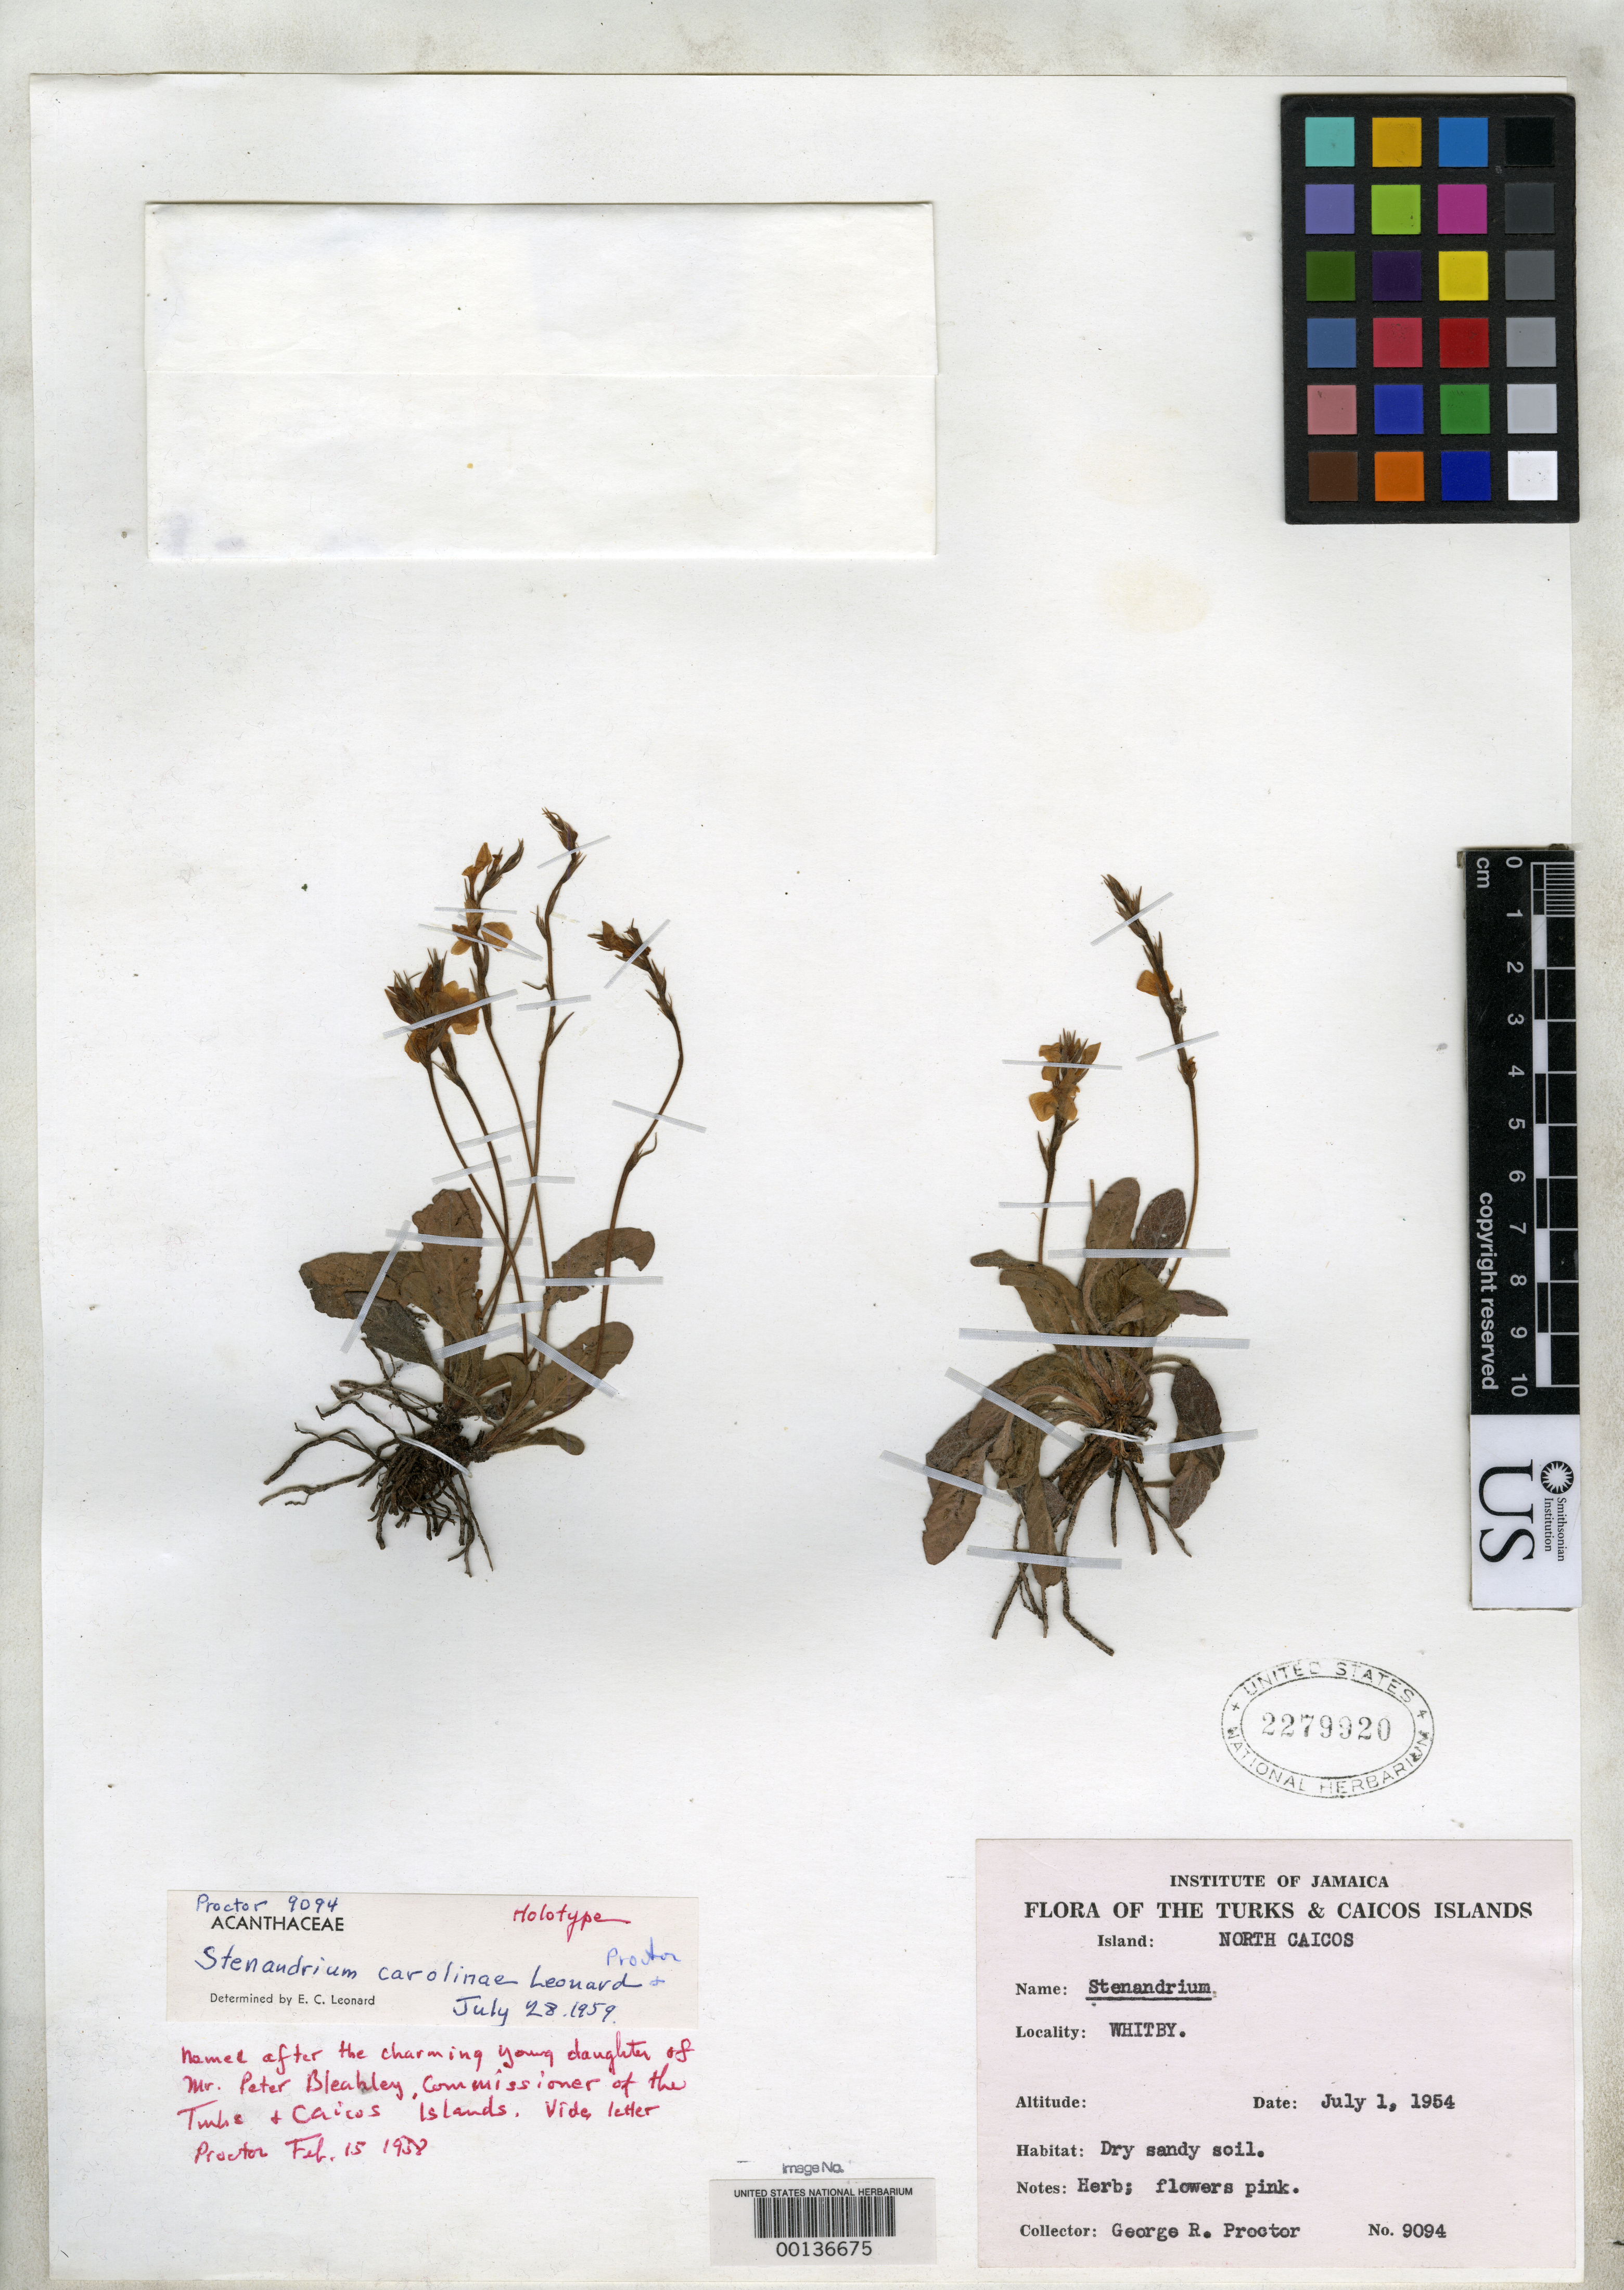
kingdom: Plantae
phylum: Tracheophyta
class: Magnoliopsida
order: Lamiales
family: Acanthaceae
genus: Stenandrium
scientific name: Stenandrium carolinae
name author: Leonard & Proctor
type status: Holotype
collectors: G. R. Proctor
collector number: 9094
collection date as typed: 01 Jul 1954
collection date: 1954-07-01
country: Turks and Caicos Islands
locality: North Caicos, Whitby.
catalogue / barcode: US 2279920